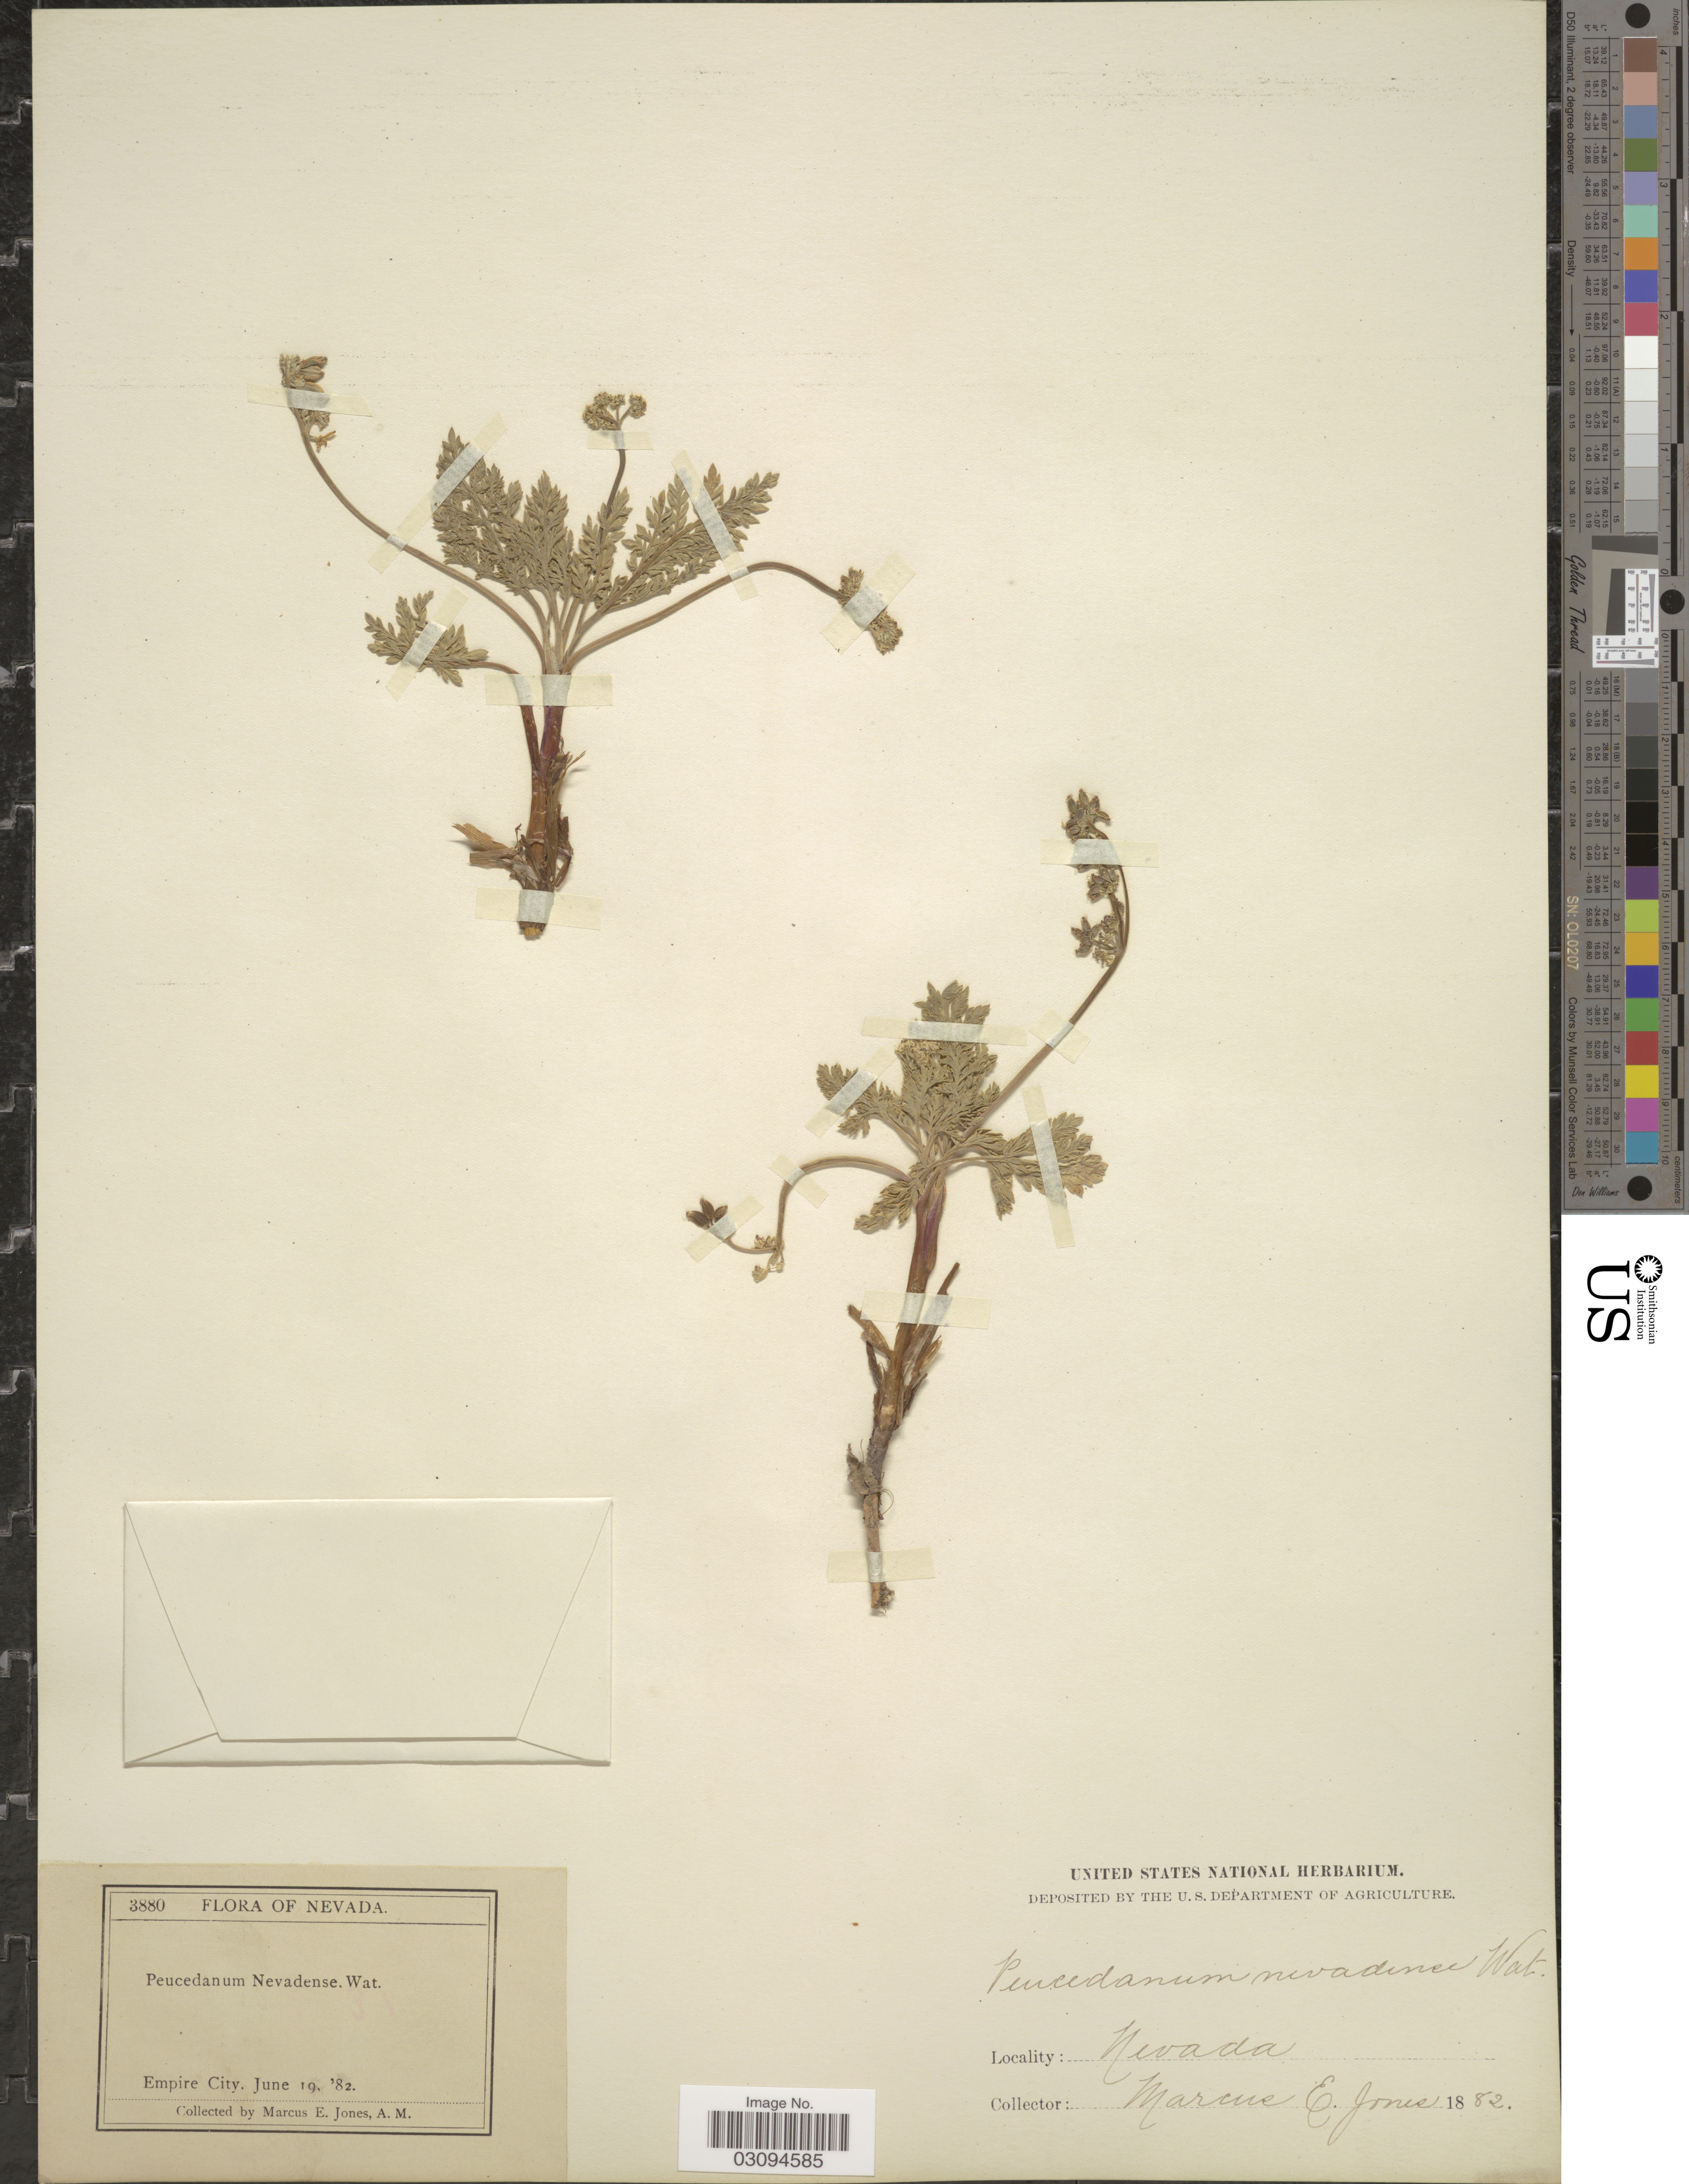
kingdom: Plantae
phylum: Tracheophyta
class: Magnoliopsida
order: Apiales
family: Apiaceae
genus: Lomatium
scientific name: Lomatium nevadense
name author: (S. Watson) J.M. Coult. & Rose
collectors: M. E. Jones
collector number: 3880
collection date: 1882-06-19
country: United States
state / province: Nevada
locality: Empire City.